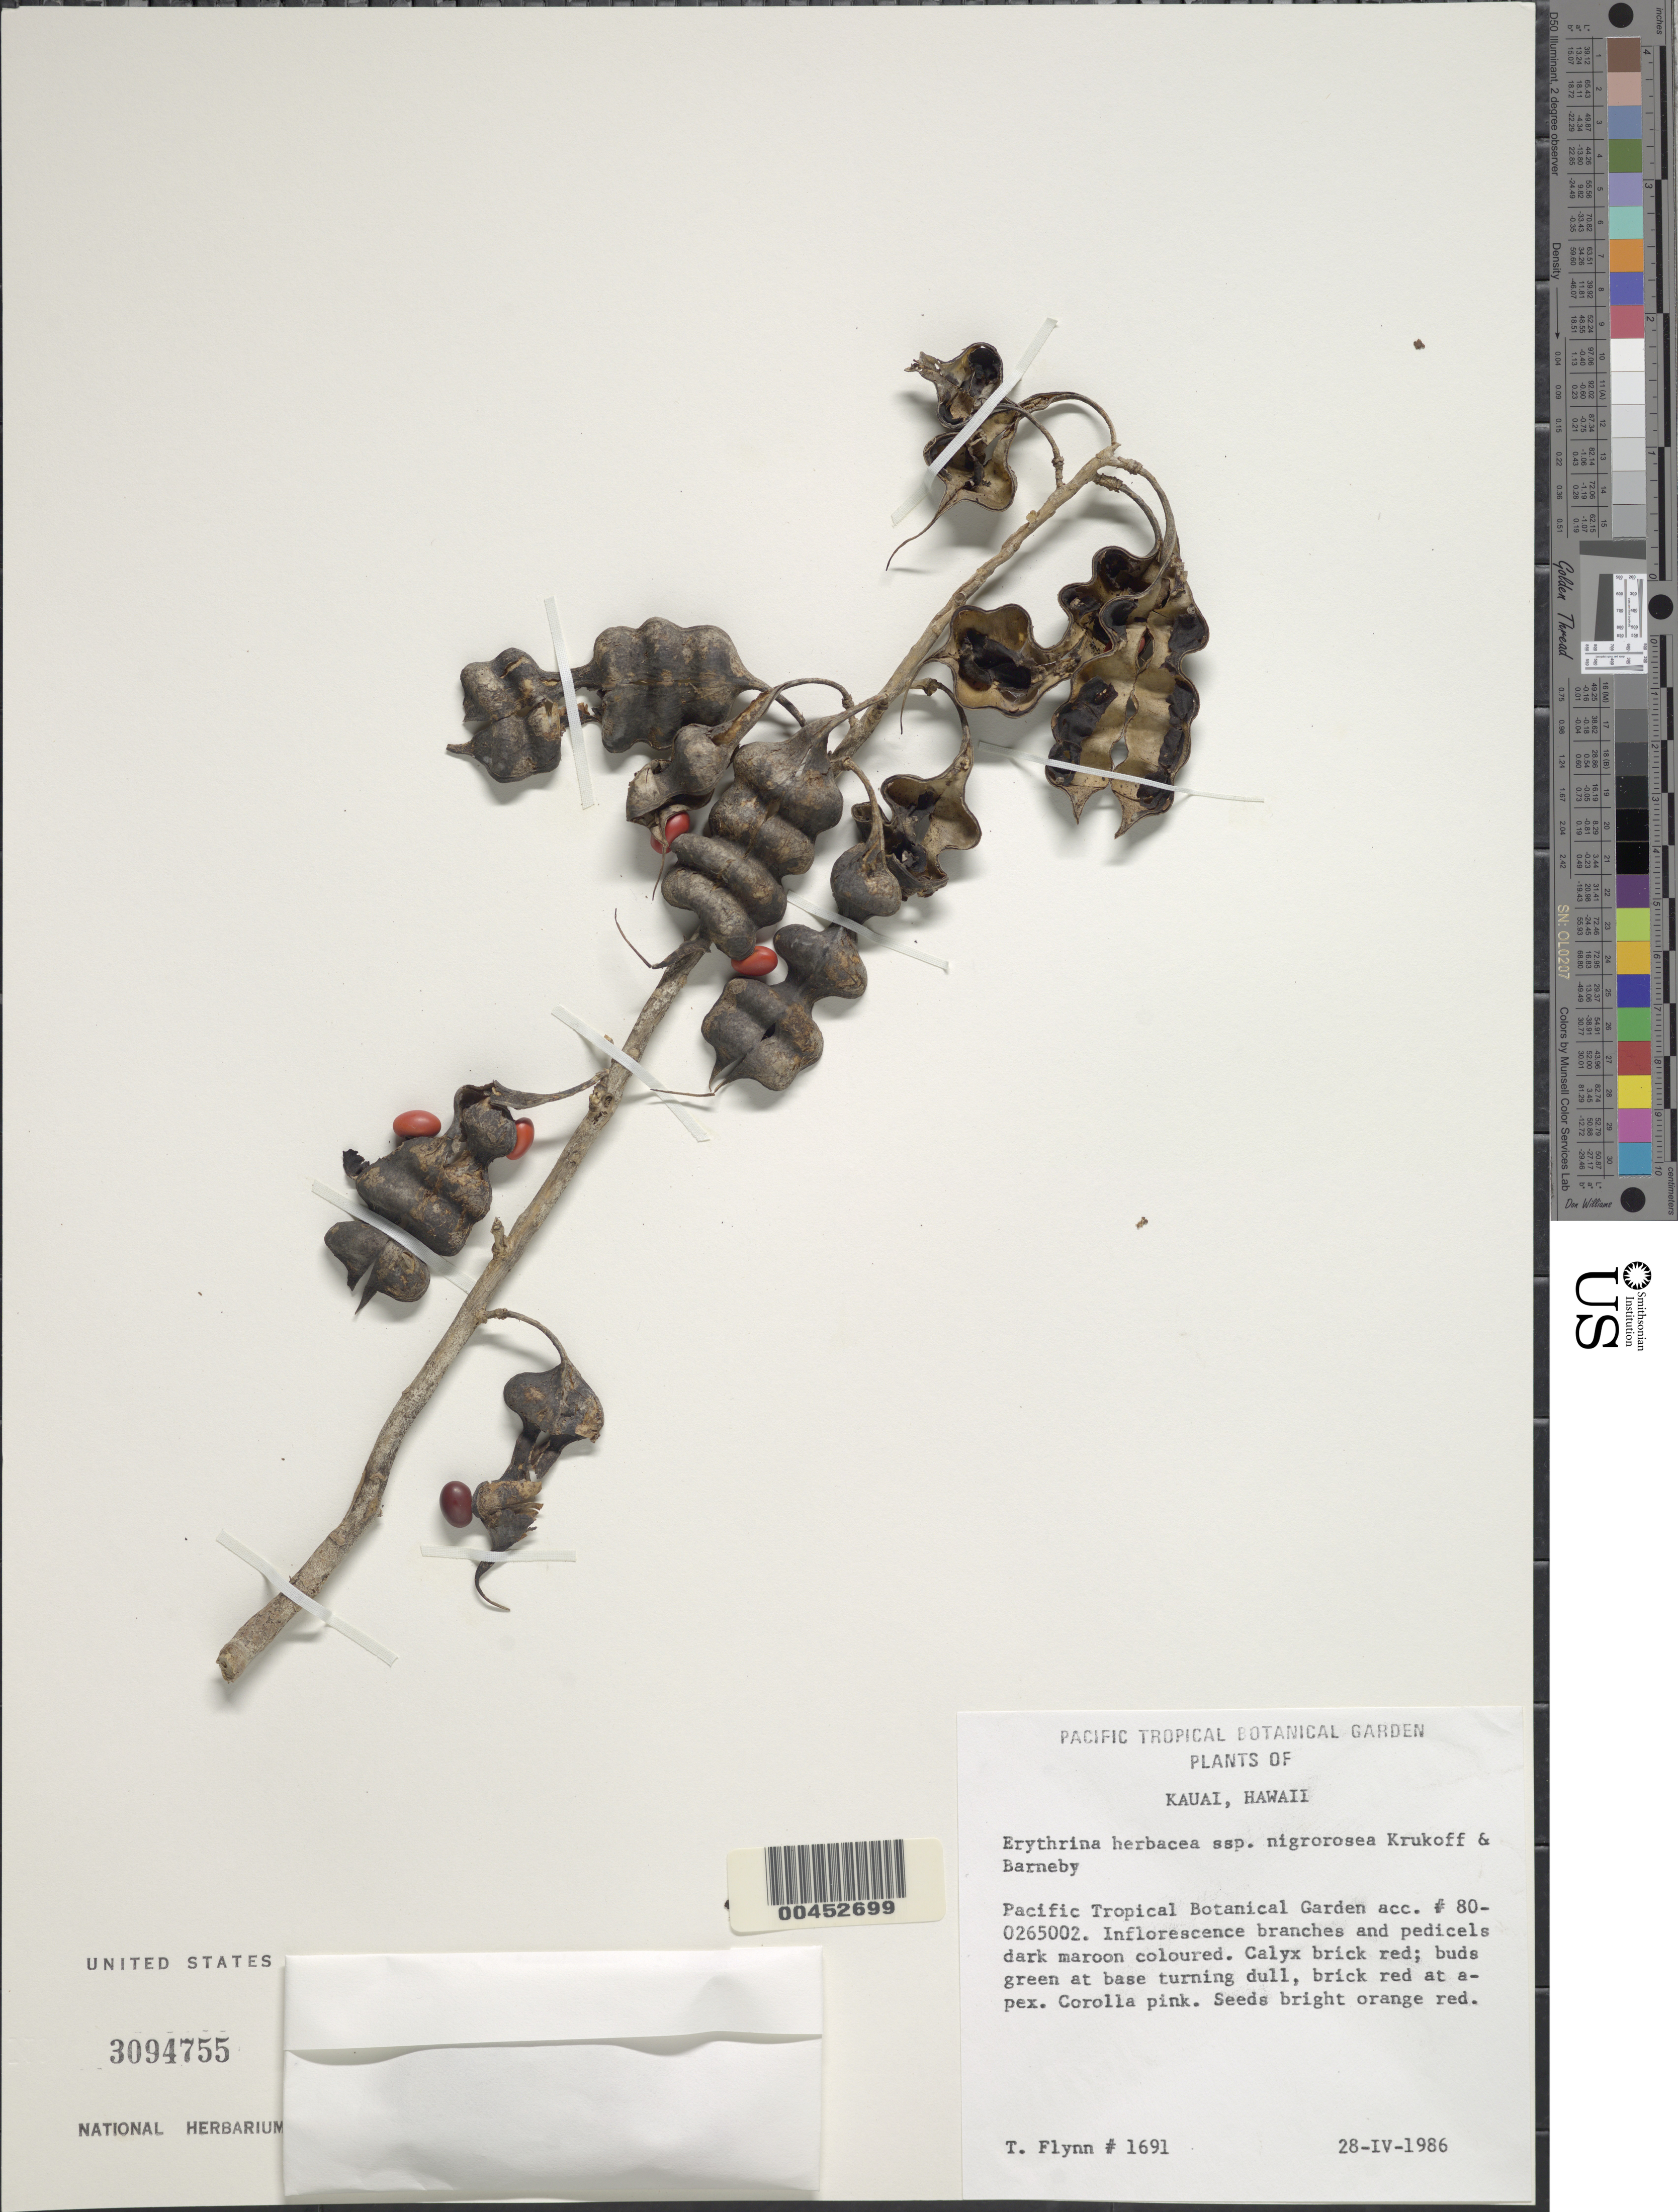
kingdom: Plantae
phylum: Tracheophyta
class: Magnoliopsida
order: Fabales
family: Fabaceae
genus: Erythrina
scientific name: Erythrina herbacea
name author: L.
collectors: T. W. Flynn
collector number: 1691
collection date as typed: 28 Apr 1986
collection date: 1986-04-28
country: United States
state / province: Hawaii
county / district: Kauai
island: Kaua'i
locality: Pacific Tropical Botanical Garden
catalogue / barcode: US 3094755